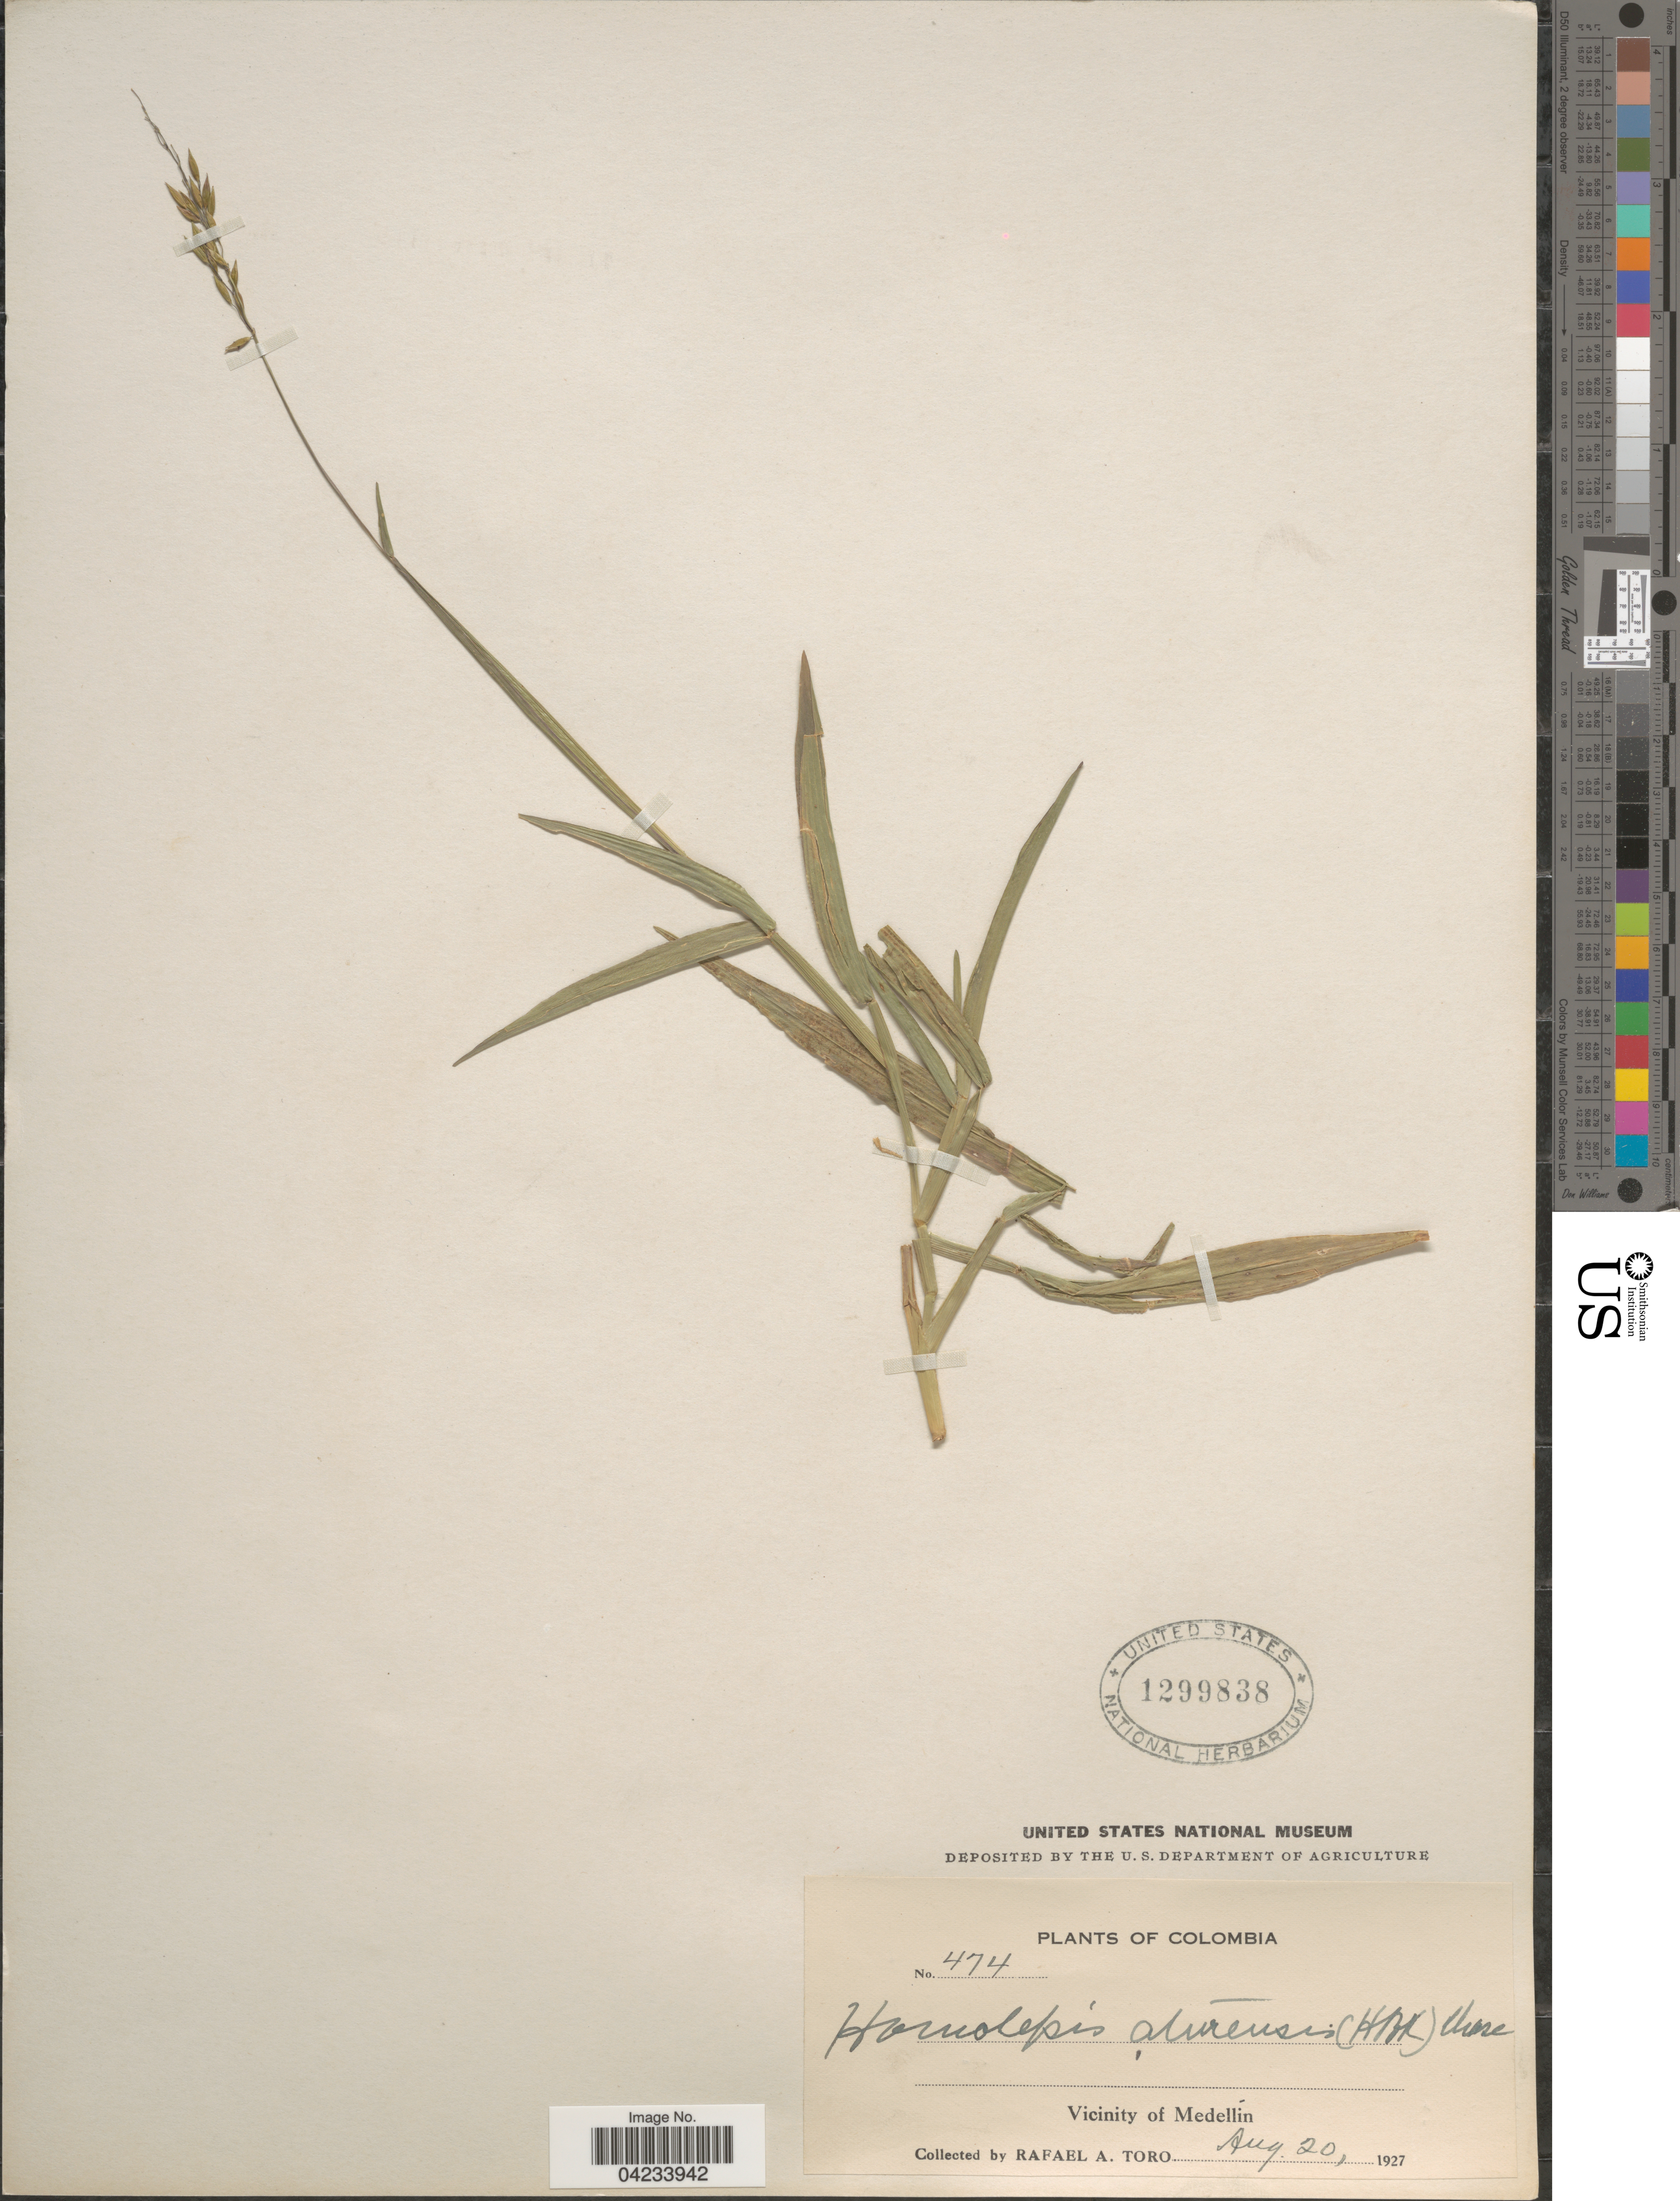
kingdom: Plantae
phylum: Tracheophyta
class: Liliopsida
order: Poales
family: Poaceae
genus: Homolepis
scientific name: Homolepis aturensis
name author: (Kunth) Chase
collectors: R. A. Toro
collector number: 474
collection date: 1927-08-20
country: Colombia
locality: Vicinity of Medellín.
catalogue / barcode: US 1299838